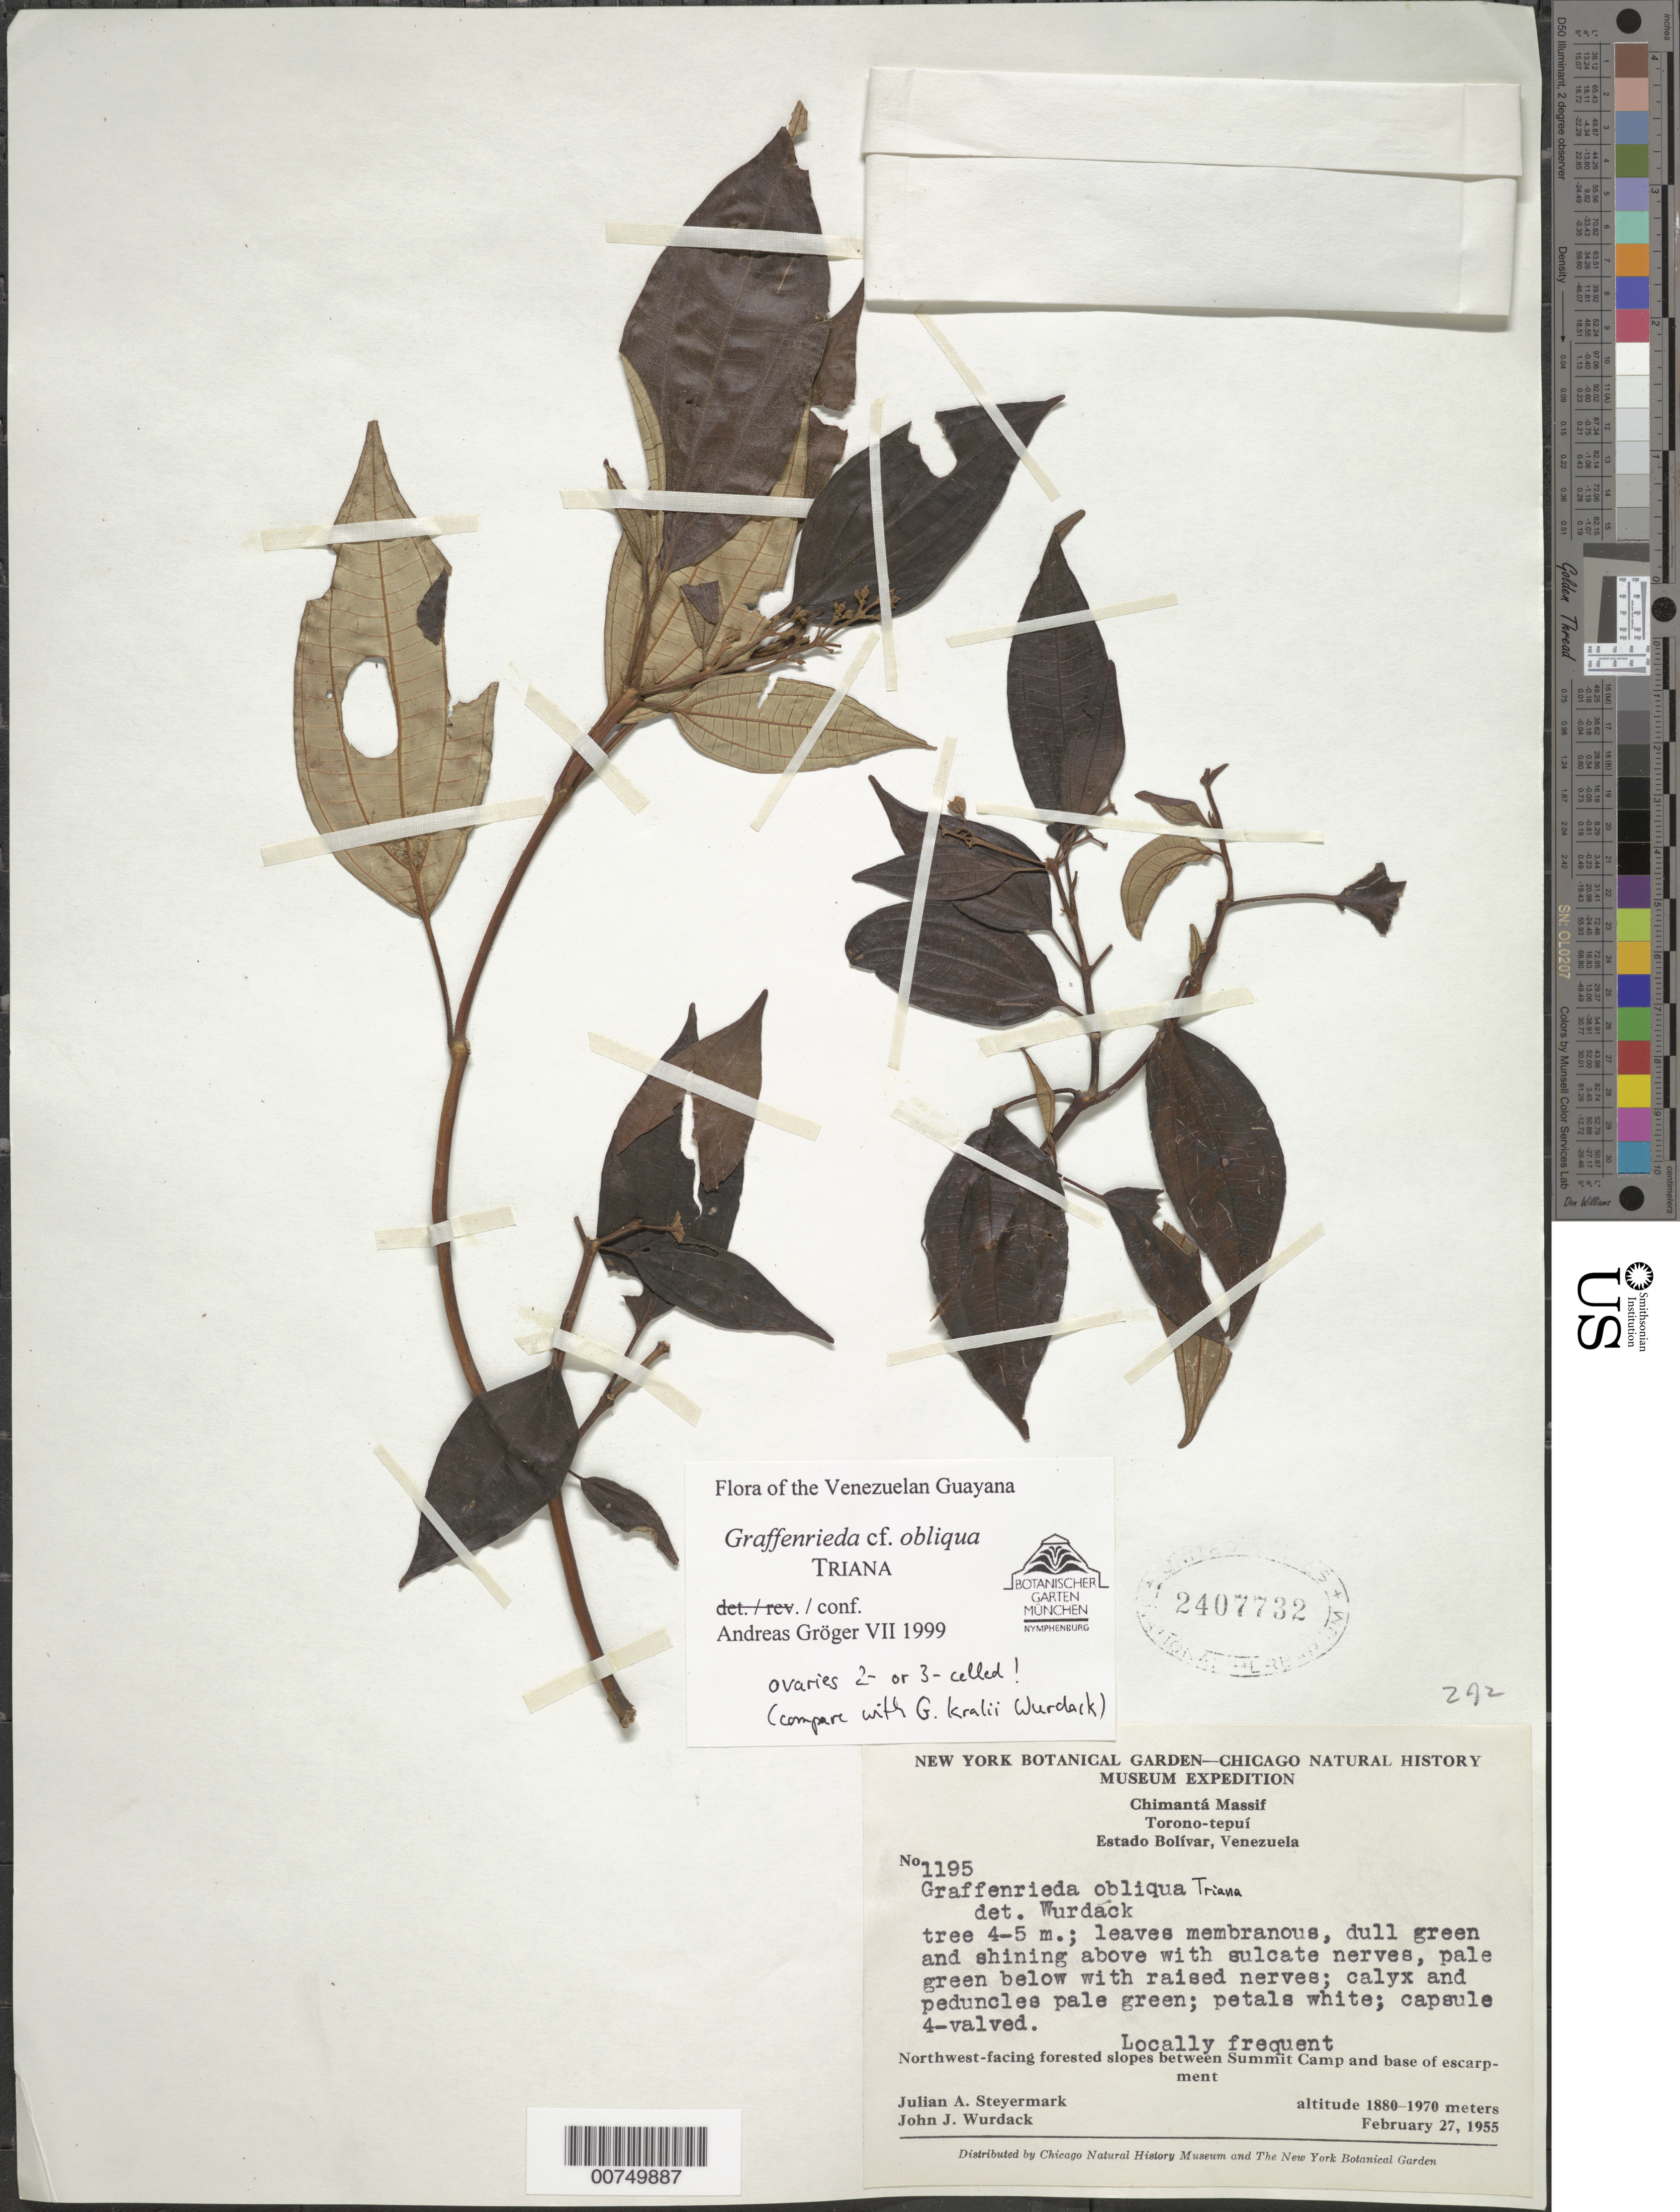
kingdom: Plantae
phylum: Tracheophyta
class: Magnoliopsida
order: Myrtales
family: Melastomataceae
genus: Graffenrieda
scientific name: Graffenrieda obliqua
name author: Triana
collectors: J. Steyermark & J. J. Wurdack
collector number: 1195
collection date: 1955-02-27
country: Venezuela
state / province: Bolivar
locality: Chimantá Massif. Torono-tepuí. Northwest-facing forested slopes between Summit Camp and base of escarpment.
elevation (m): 1880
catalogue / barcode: US 2407732